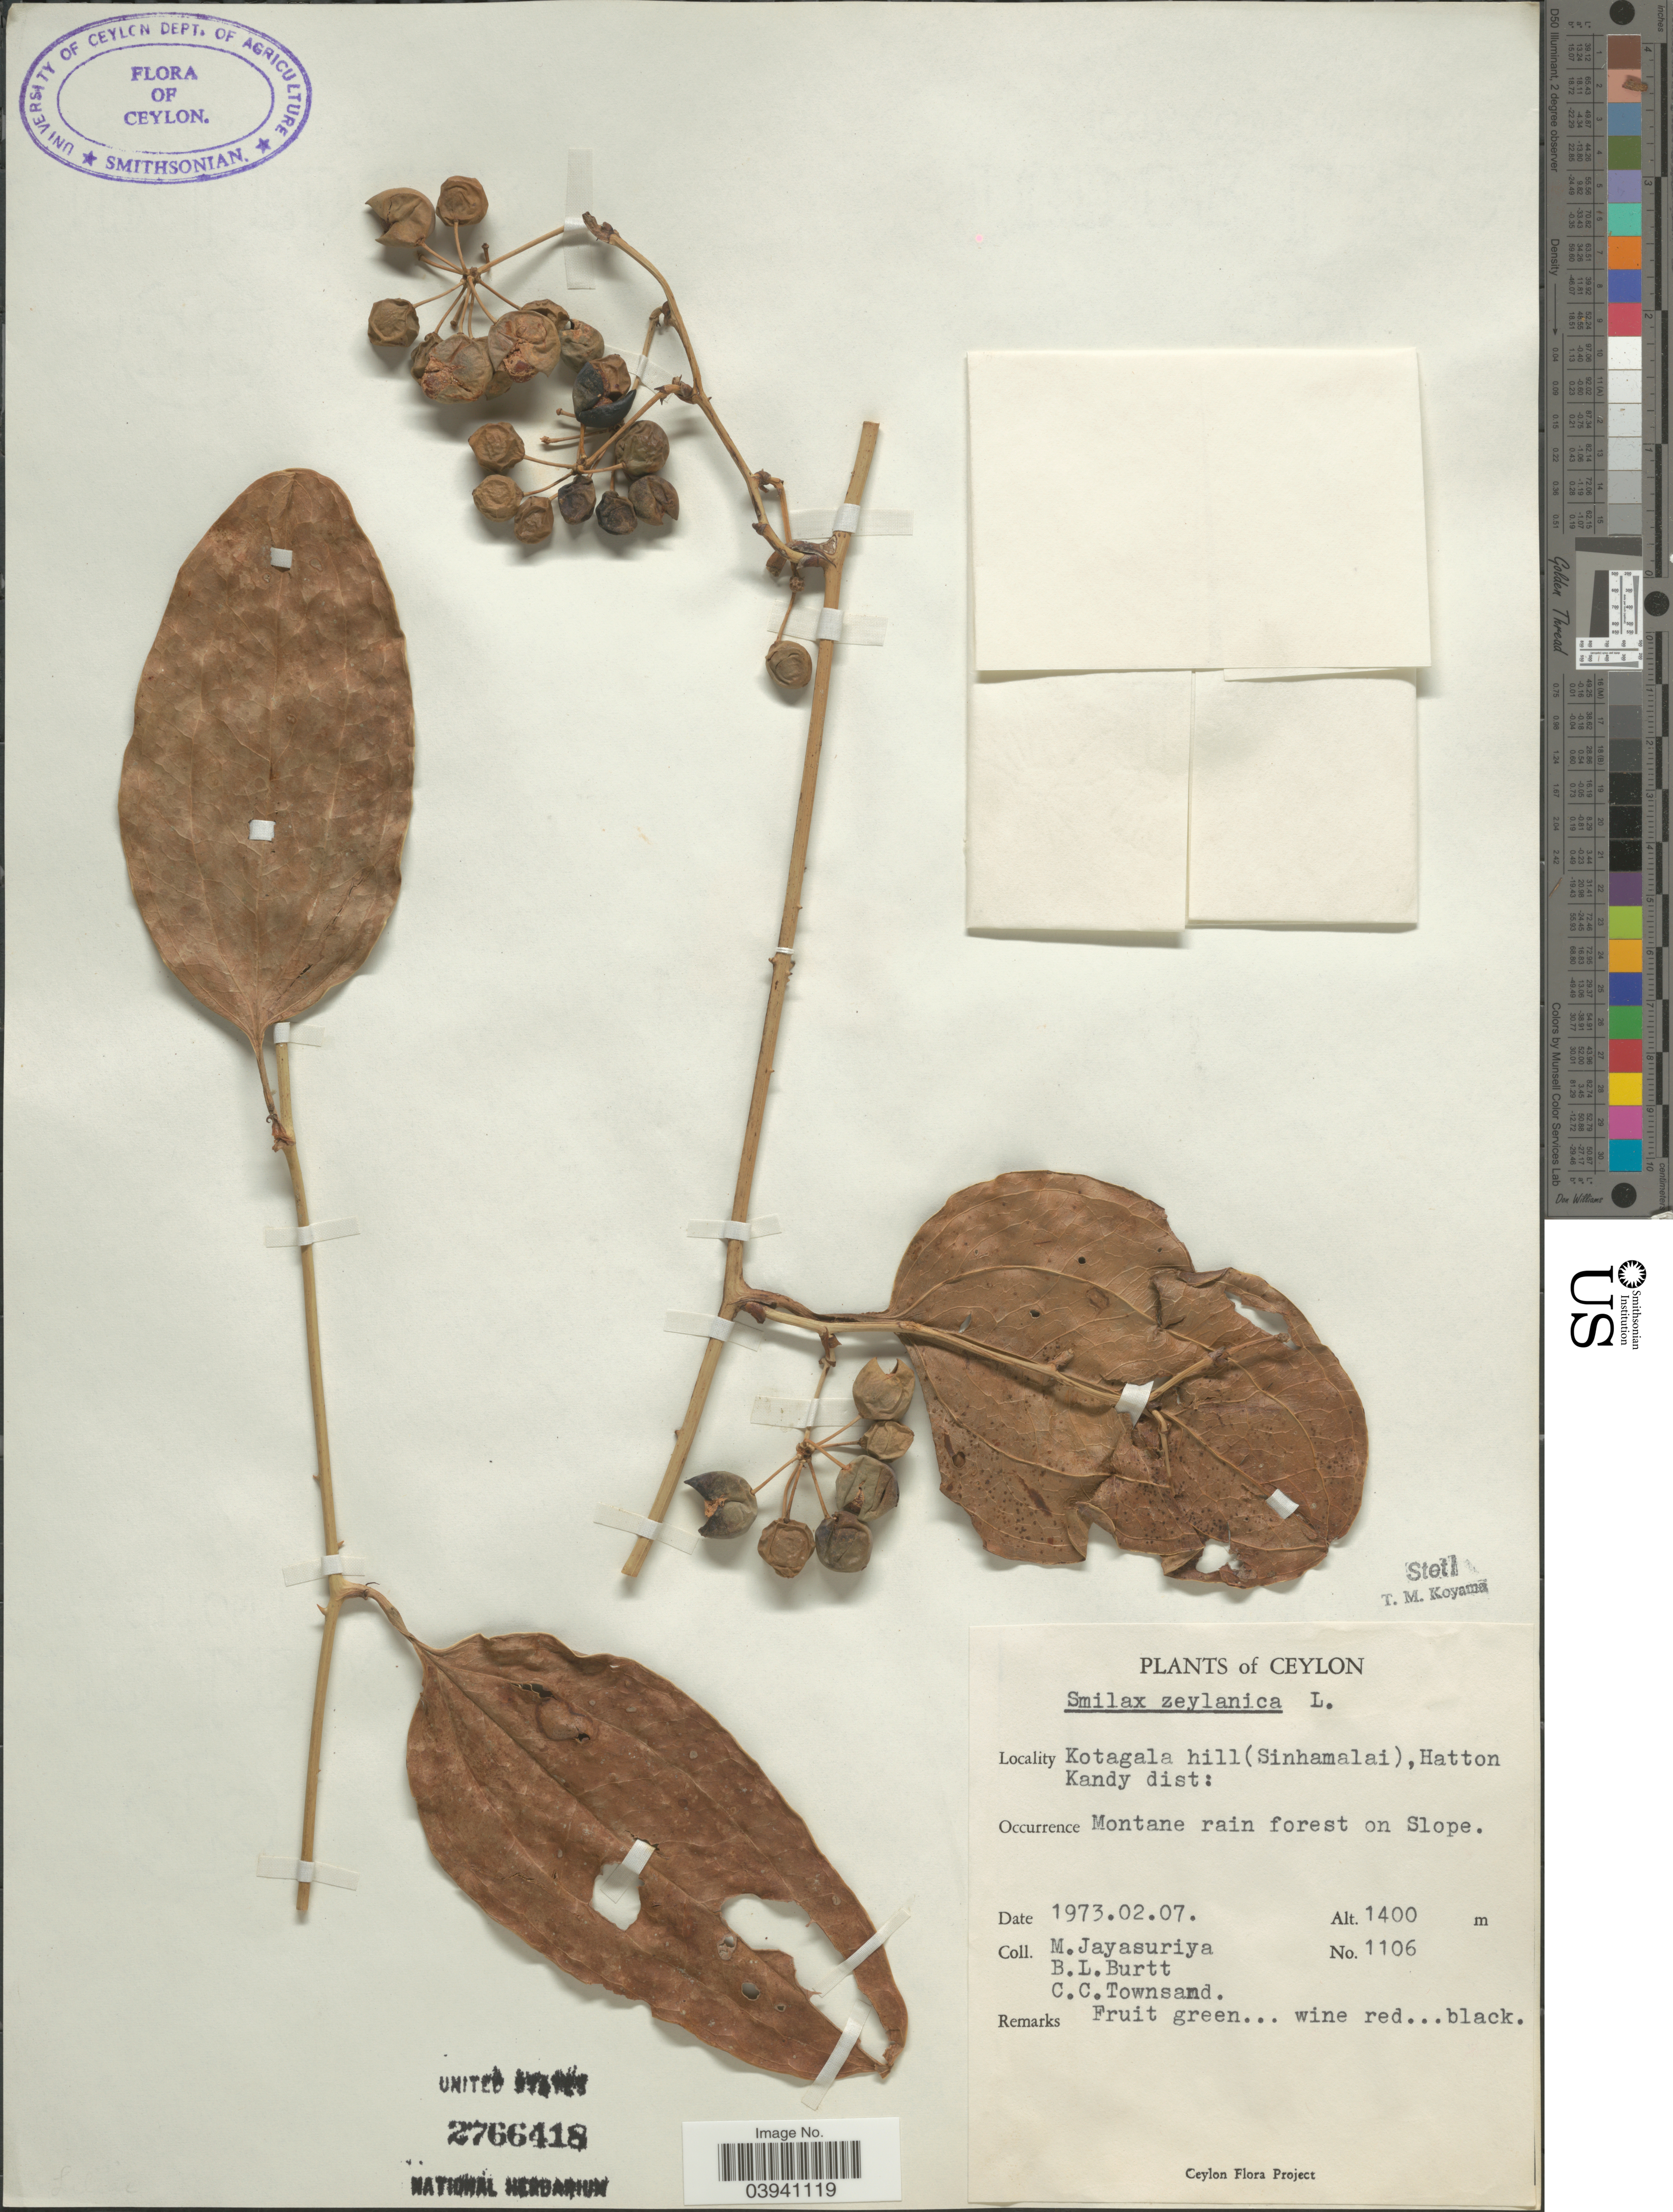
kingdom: Plantae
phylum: Tracheophyta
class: Liliopsida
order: Liliales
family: Smilacaceae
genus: Smilax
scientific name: Smilax zeylanica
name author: L.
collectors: M. Jayasuriya, B. L. Burtt & C. Townsand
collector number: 1106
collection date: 1973-02-07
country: Sri Lanka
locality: Ceylon. Kotagala hill (Sinhamalai), Hatton Kandy dist: on Slope.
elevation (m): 1400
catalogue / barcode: US 2766418